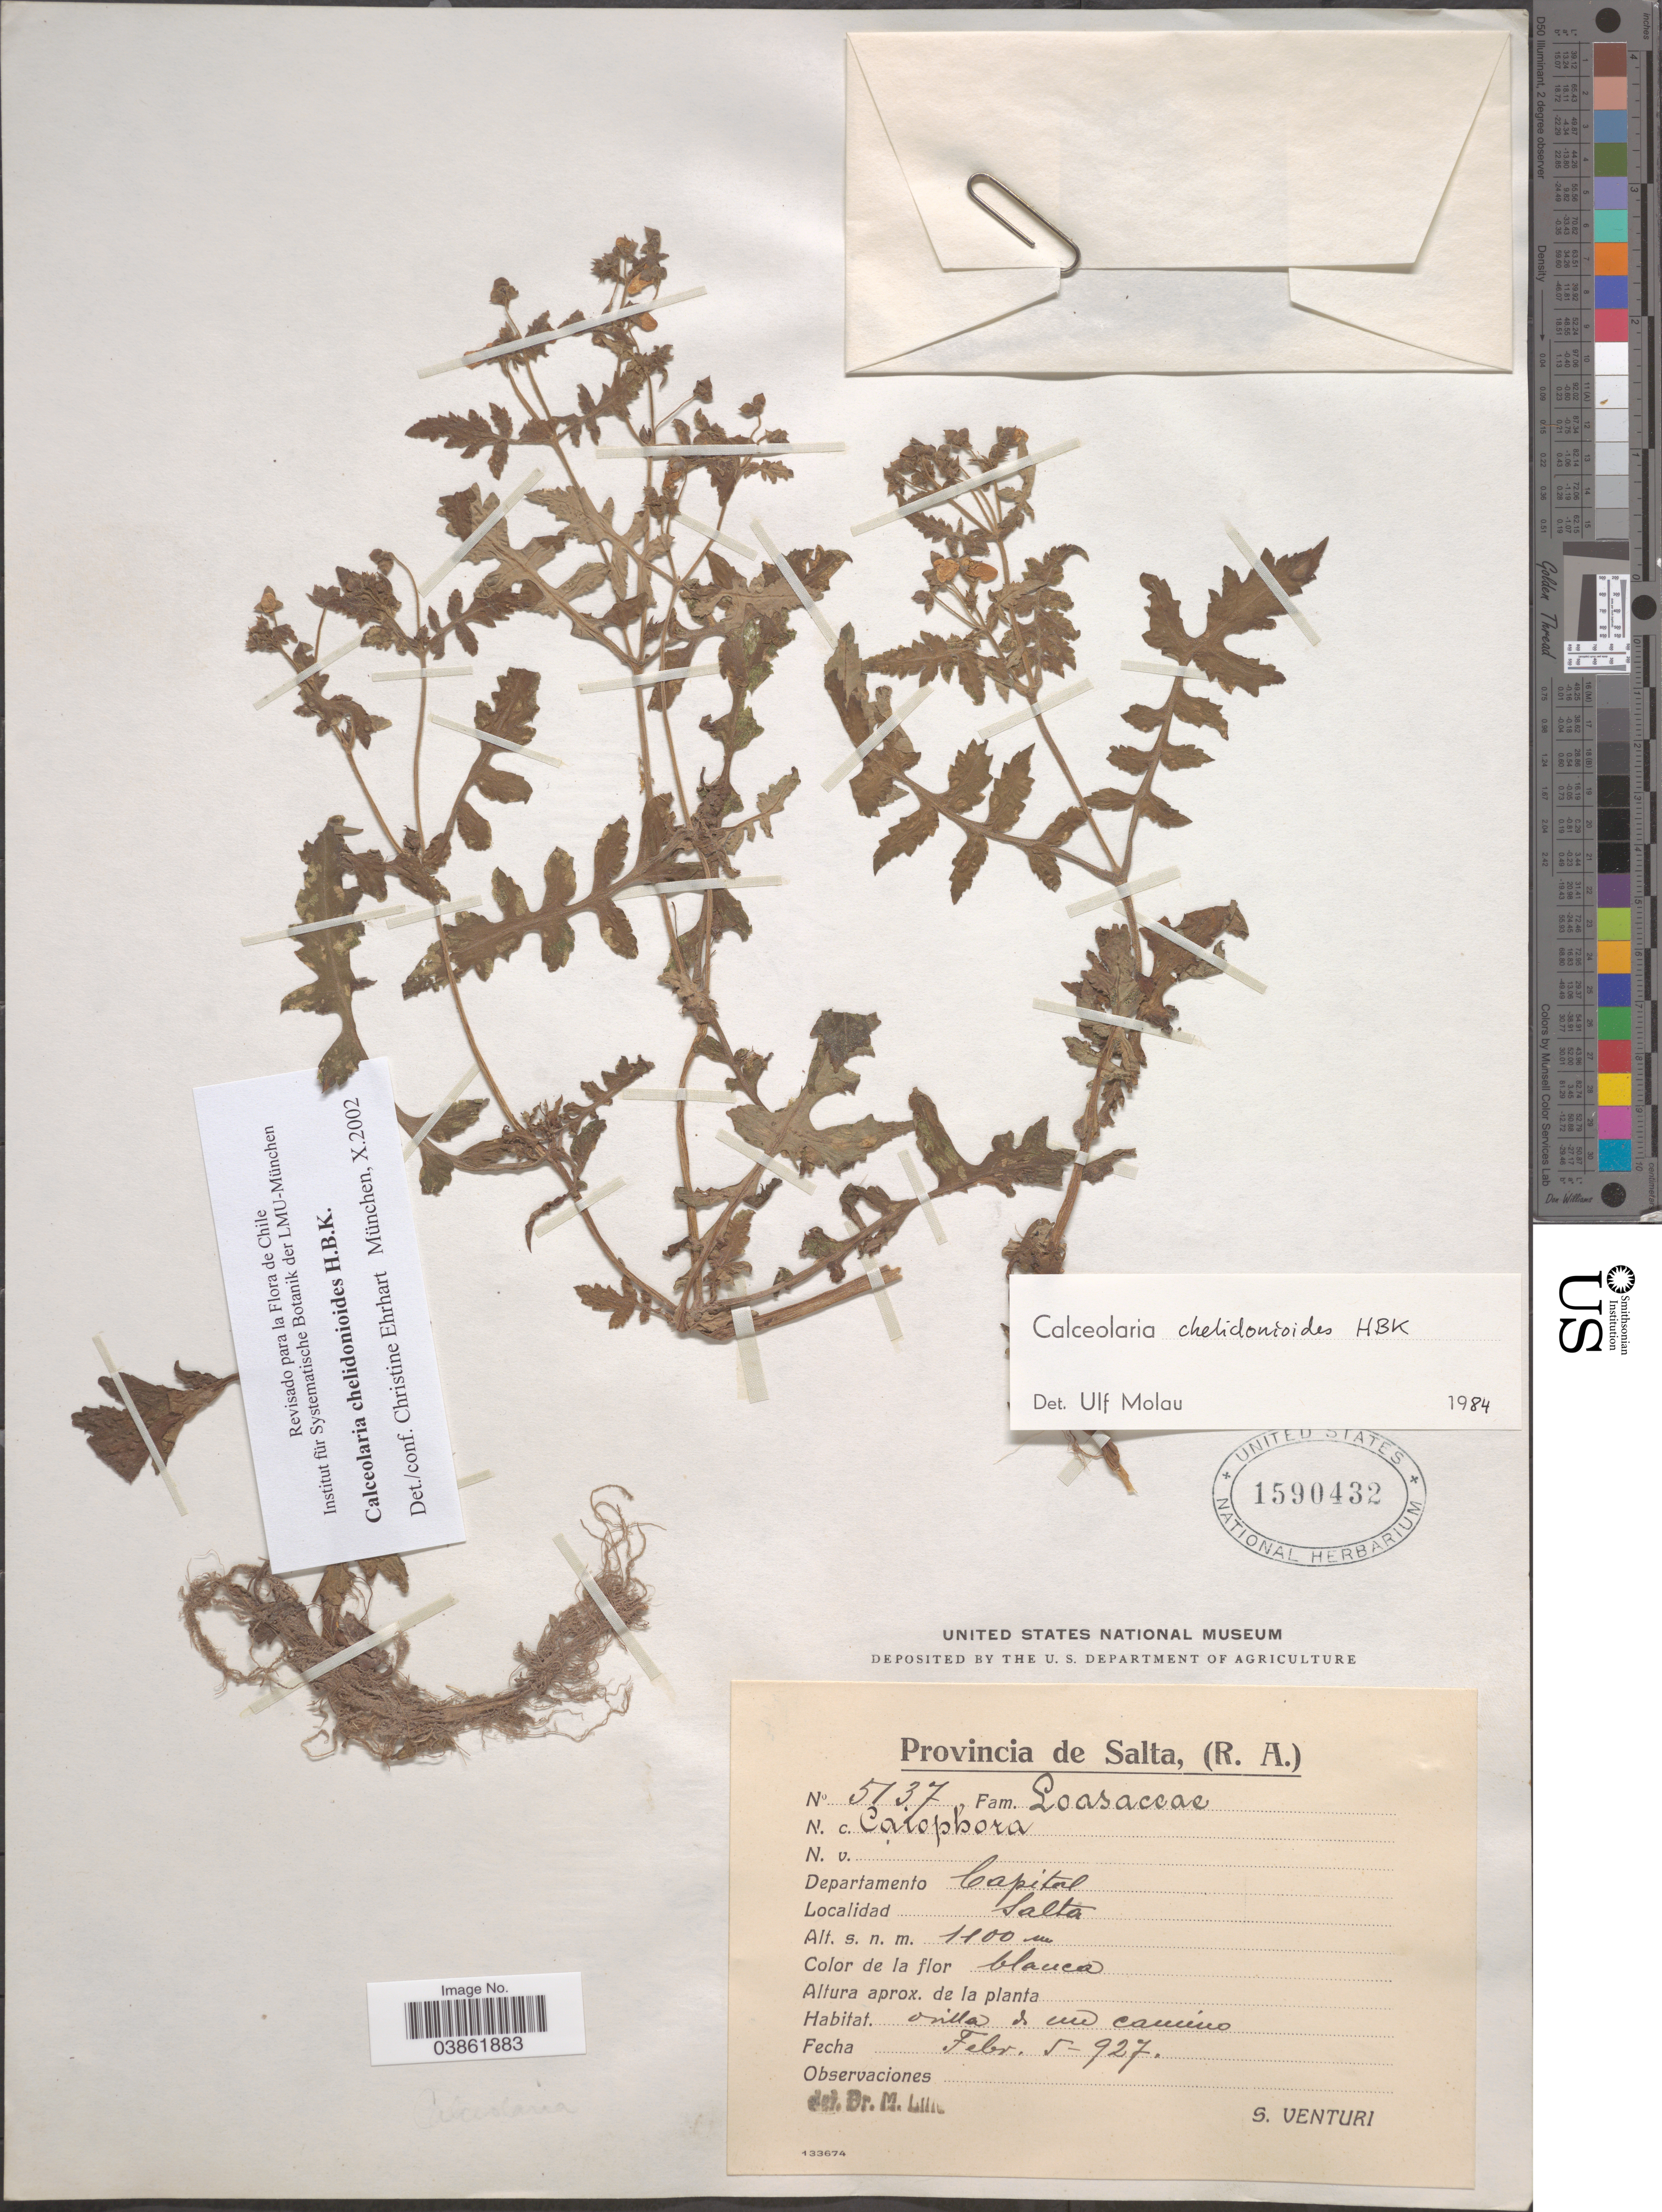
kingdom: Plantae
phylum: Tracheophyta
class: Magnoliopsida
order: Lamiales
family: Calceolariaceae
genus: Calceolaria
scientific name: Calceolaria chelidonioides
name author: Kunth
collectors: S. Venturi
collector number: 5137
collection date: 1927-02-05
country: Argentina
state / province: Salta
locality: Departamento Capital.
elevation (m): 1100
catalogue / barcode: US 1590432